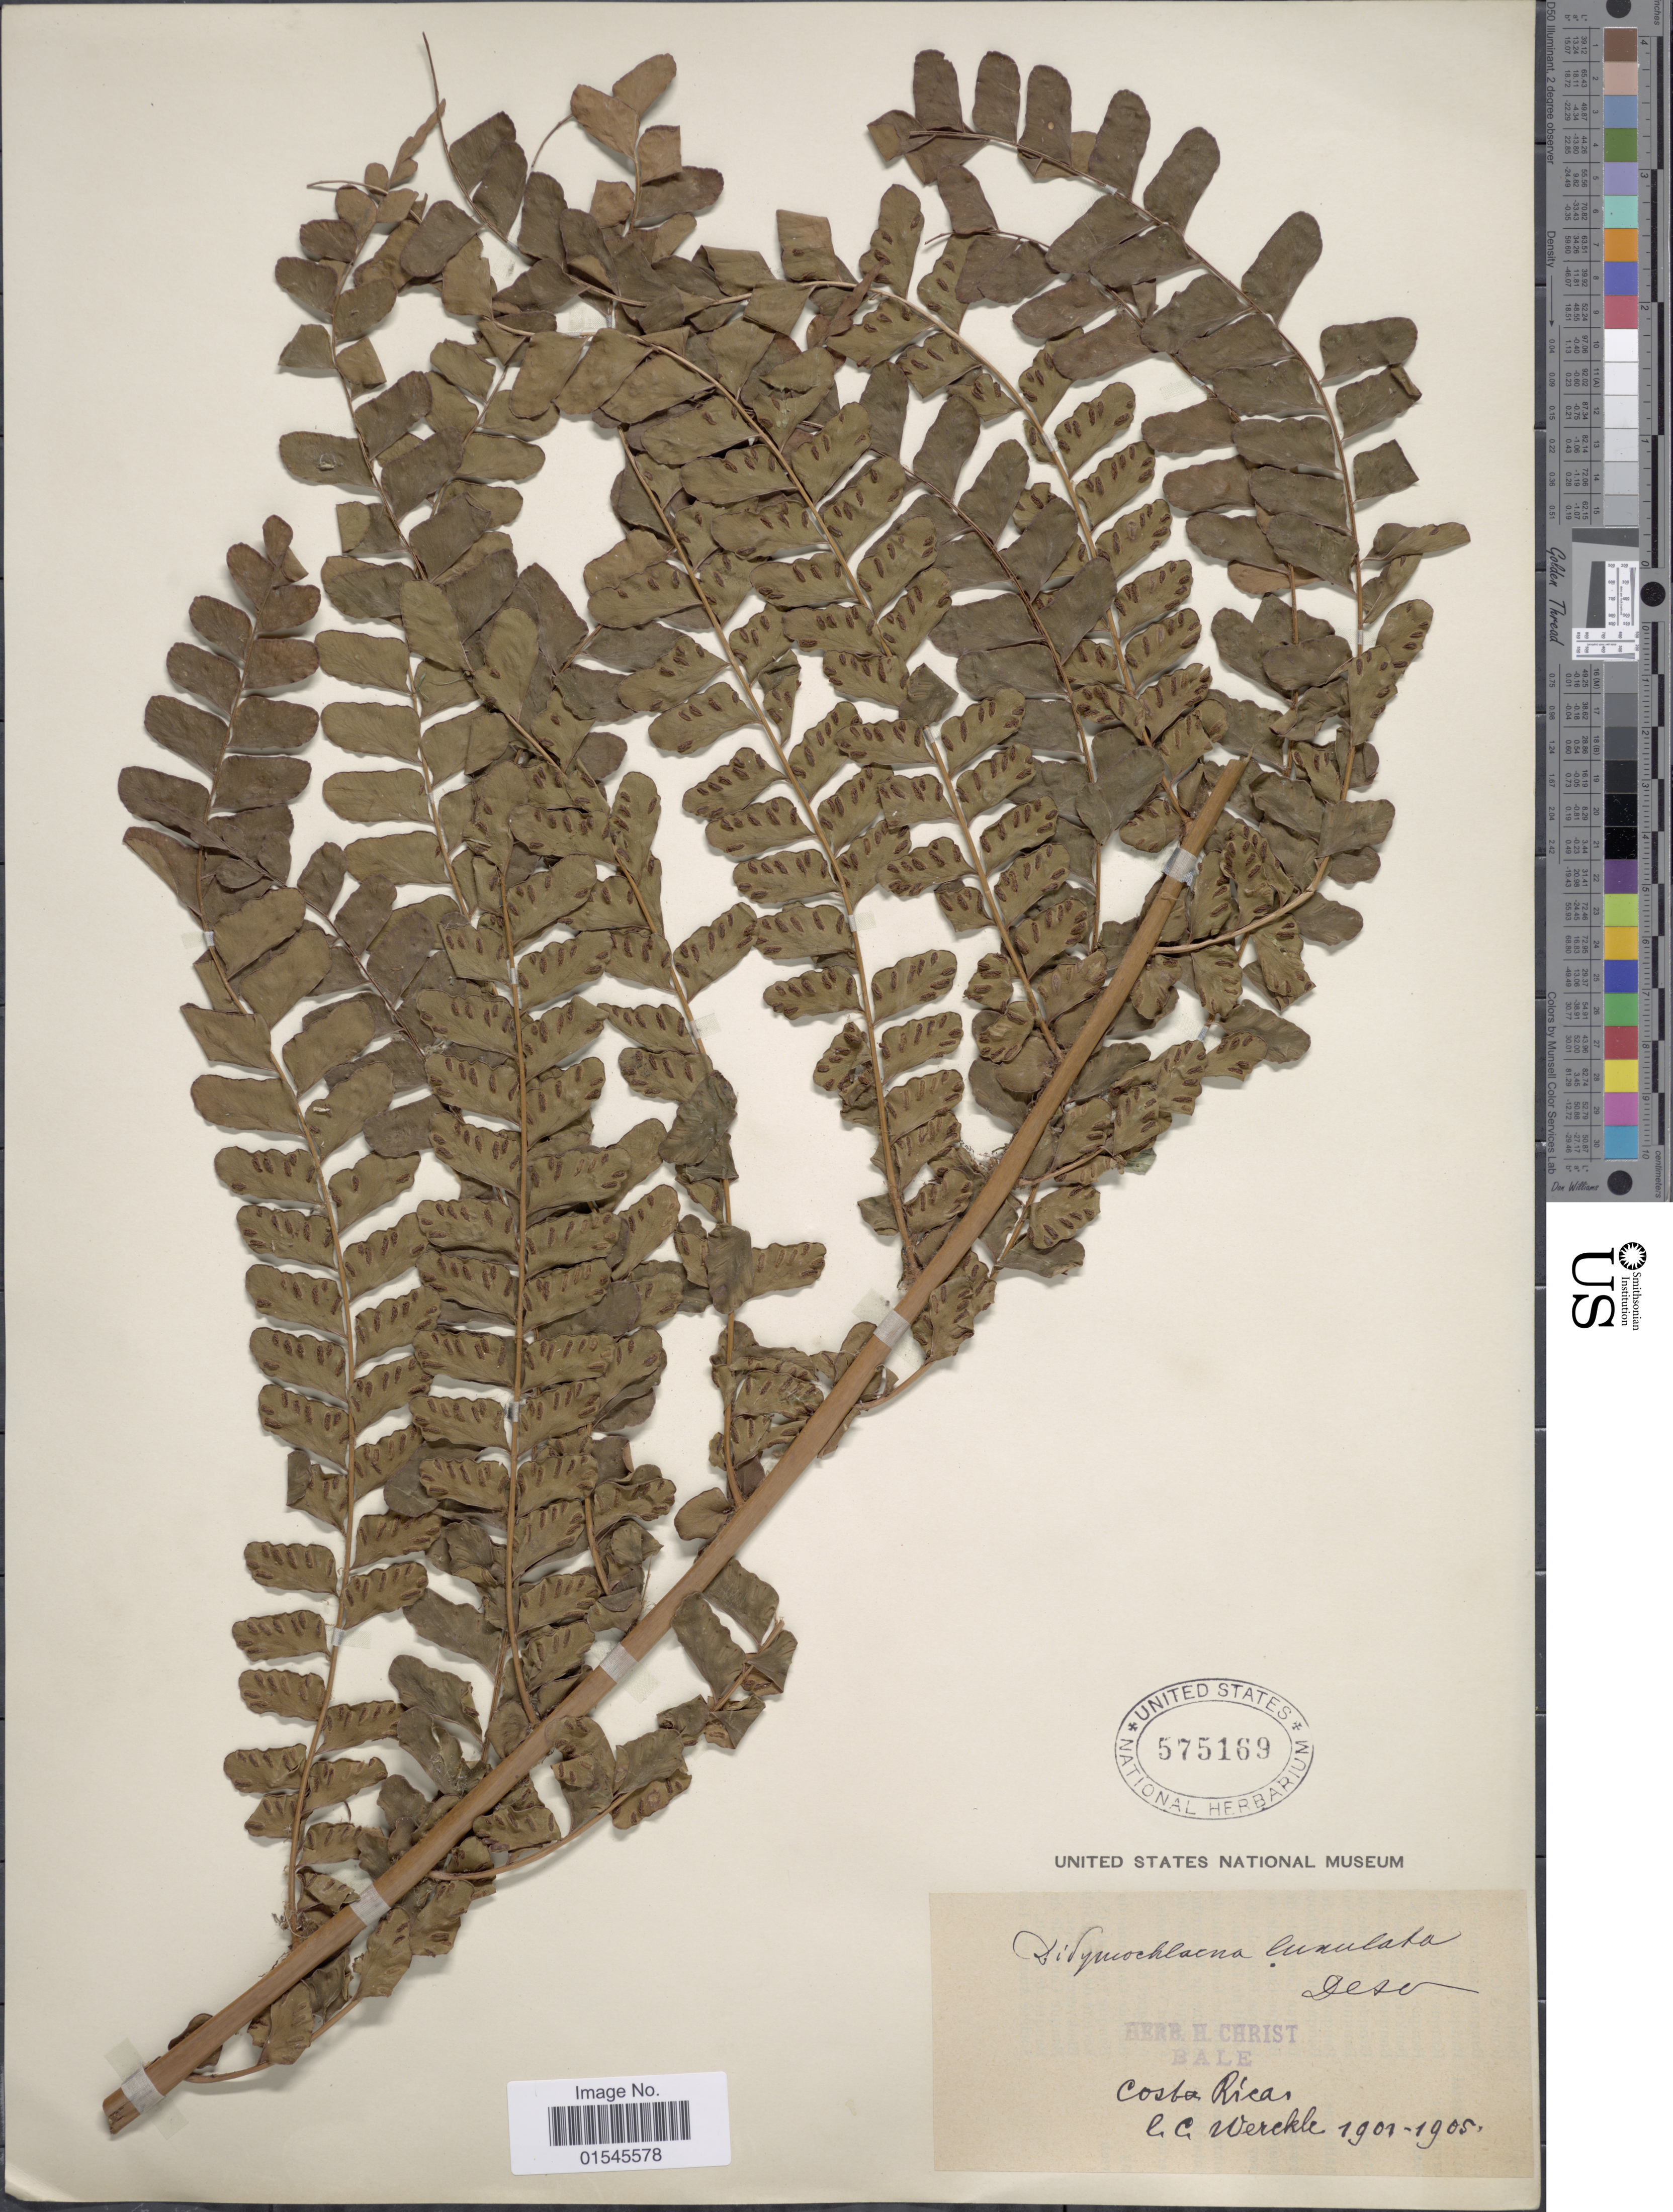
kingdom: Plantae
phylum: Tracheophyta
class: Polypodiopsida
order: Polypodiales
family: Didymochlaenaceae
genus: Didymochlaena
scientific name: Didymochlaena truncatula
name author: (Sw.) J. Sm.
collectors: C. C Wercklé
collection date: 1901/1905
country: Costa Rica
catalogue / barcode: US 575169